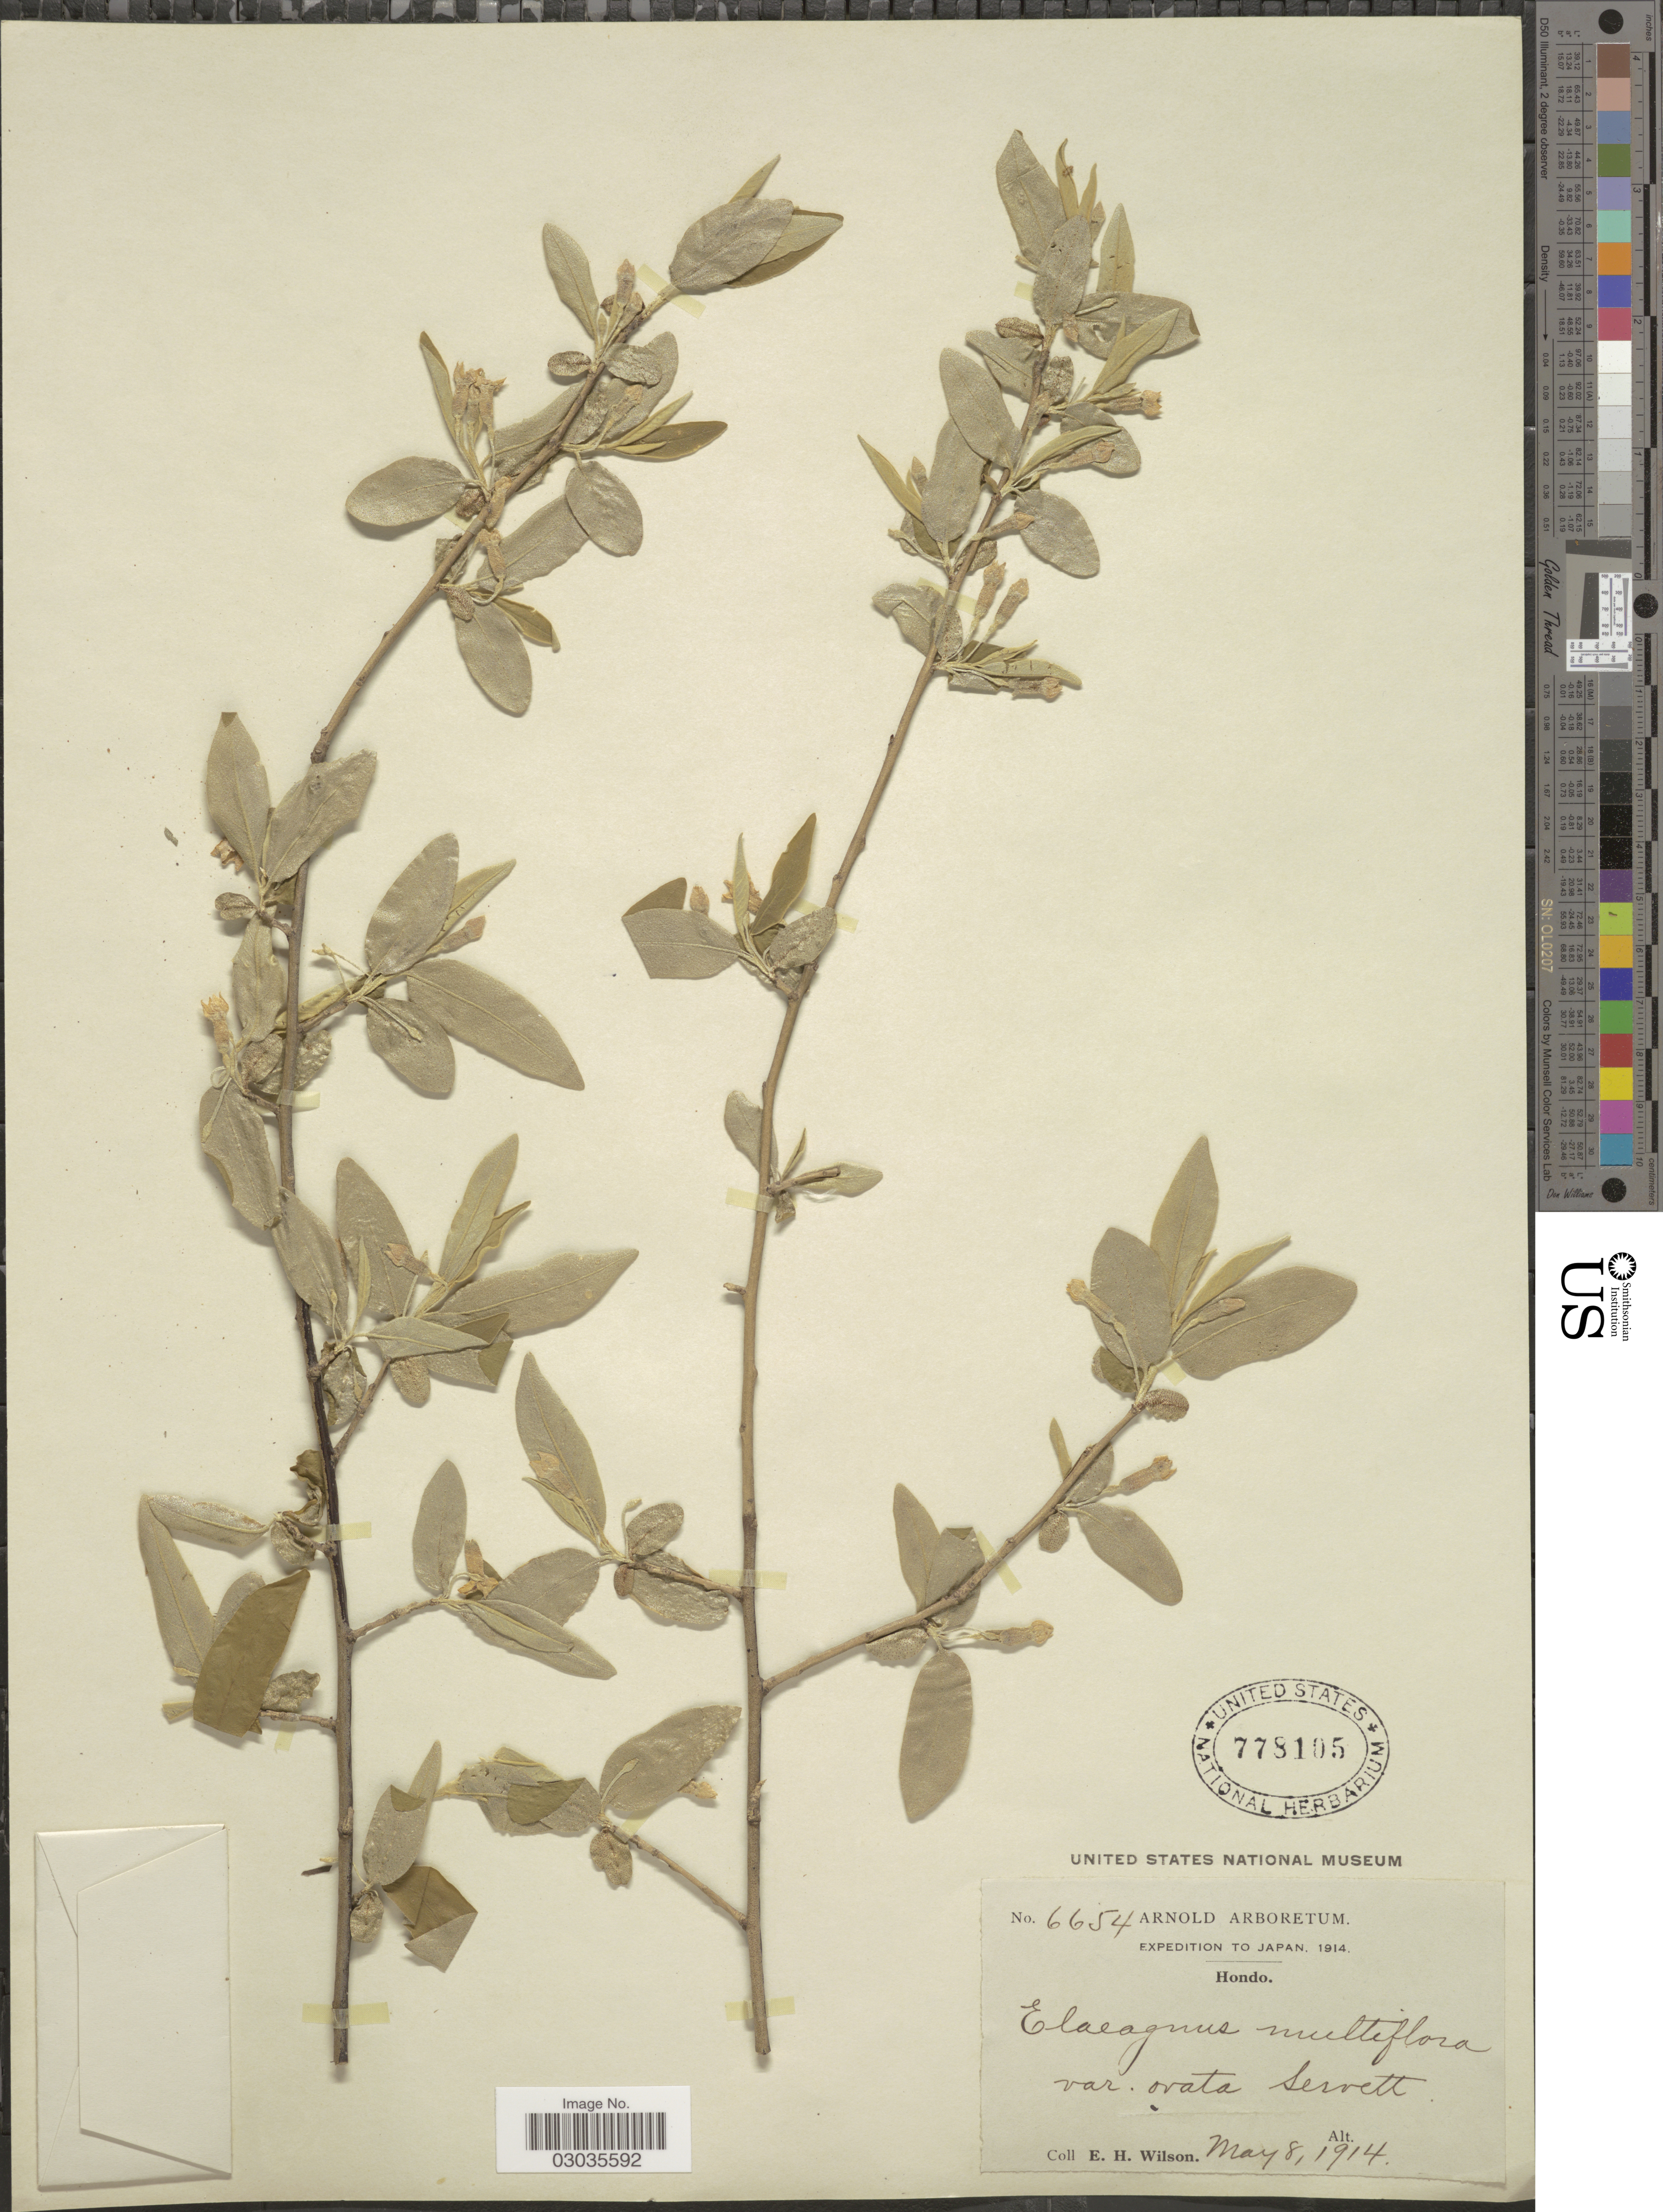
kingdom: Plantae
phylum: Tracheophyta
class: Magnoliopsida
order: Rosales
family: Elaeagnaceae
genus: Elaeagnus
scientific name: Elaeagnus multiflora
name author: Thunb.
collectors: E. Wilson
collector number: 6654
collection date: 1914-05-08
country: Japan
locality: Hondo.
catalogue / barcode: US 778105